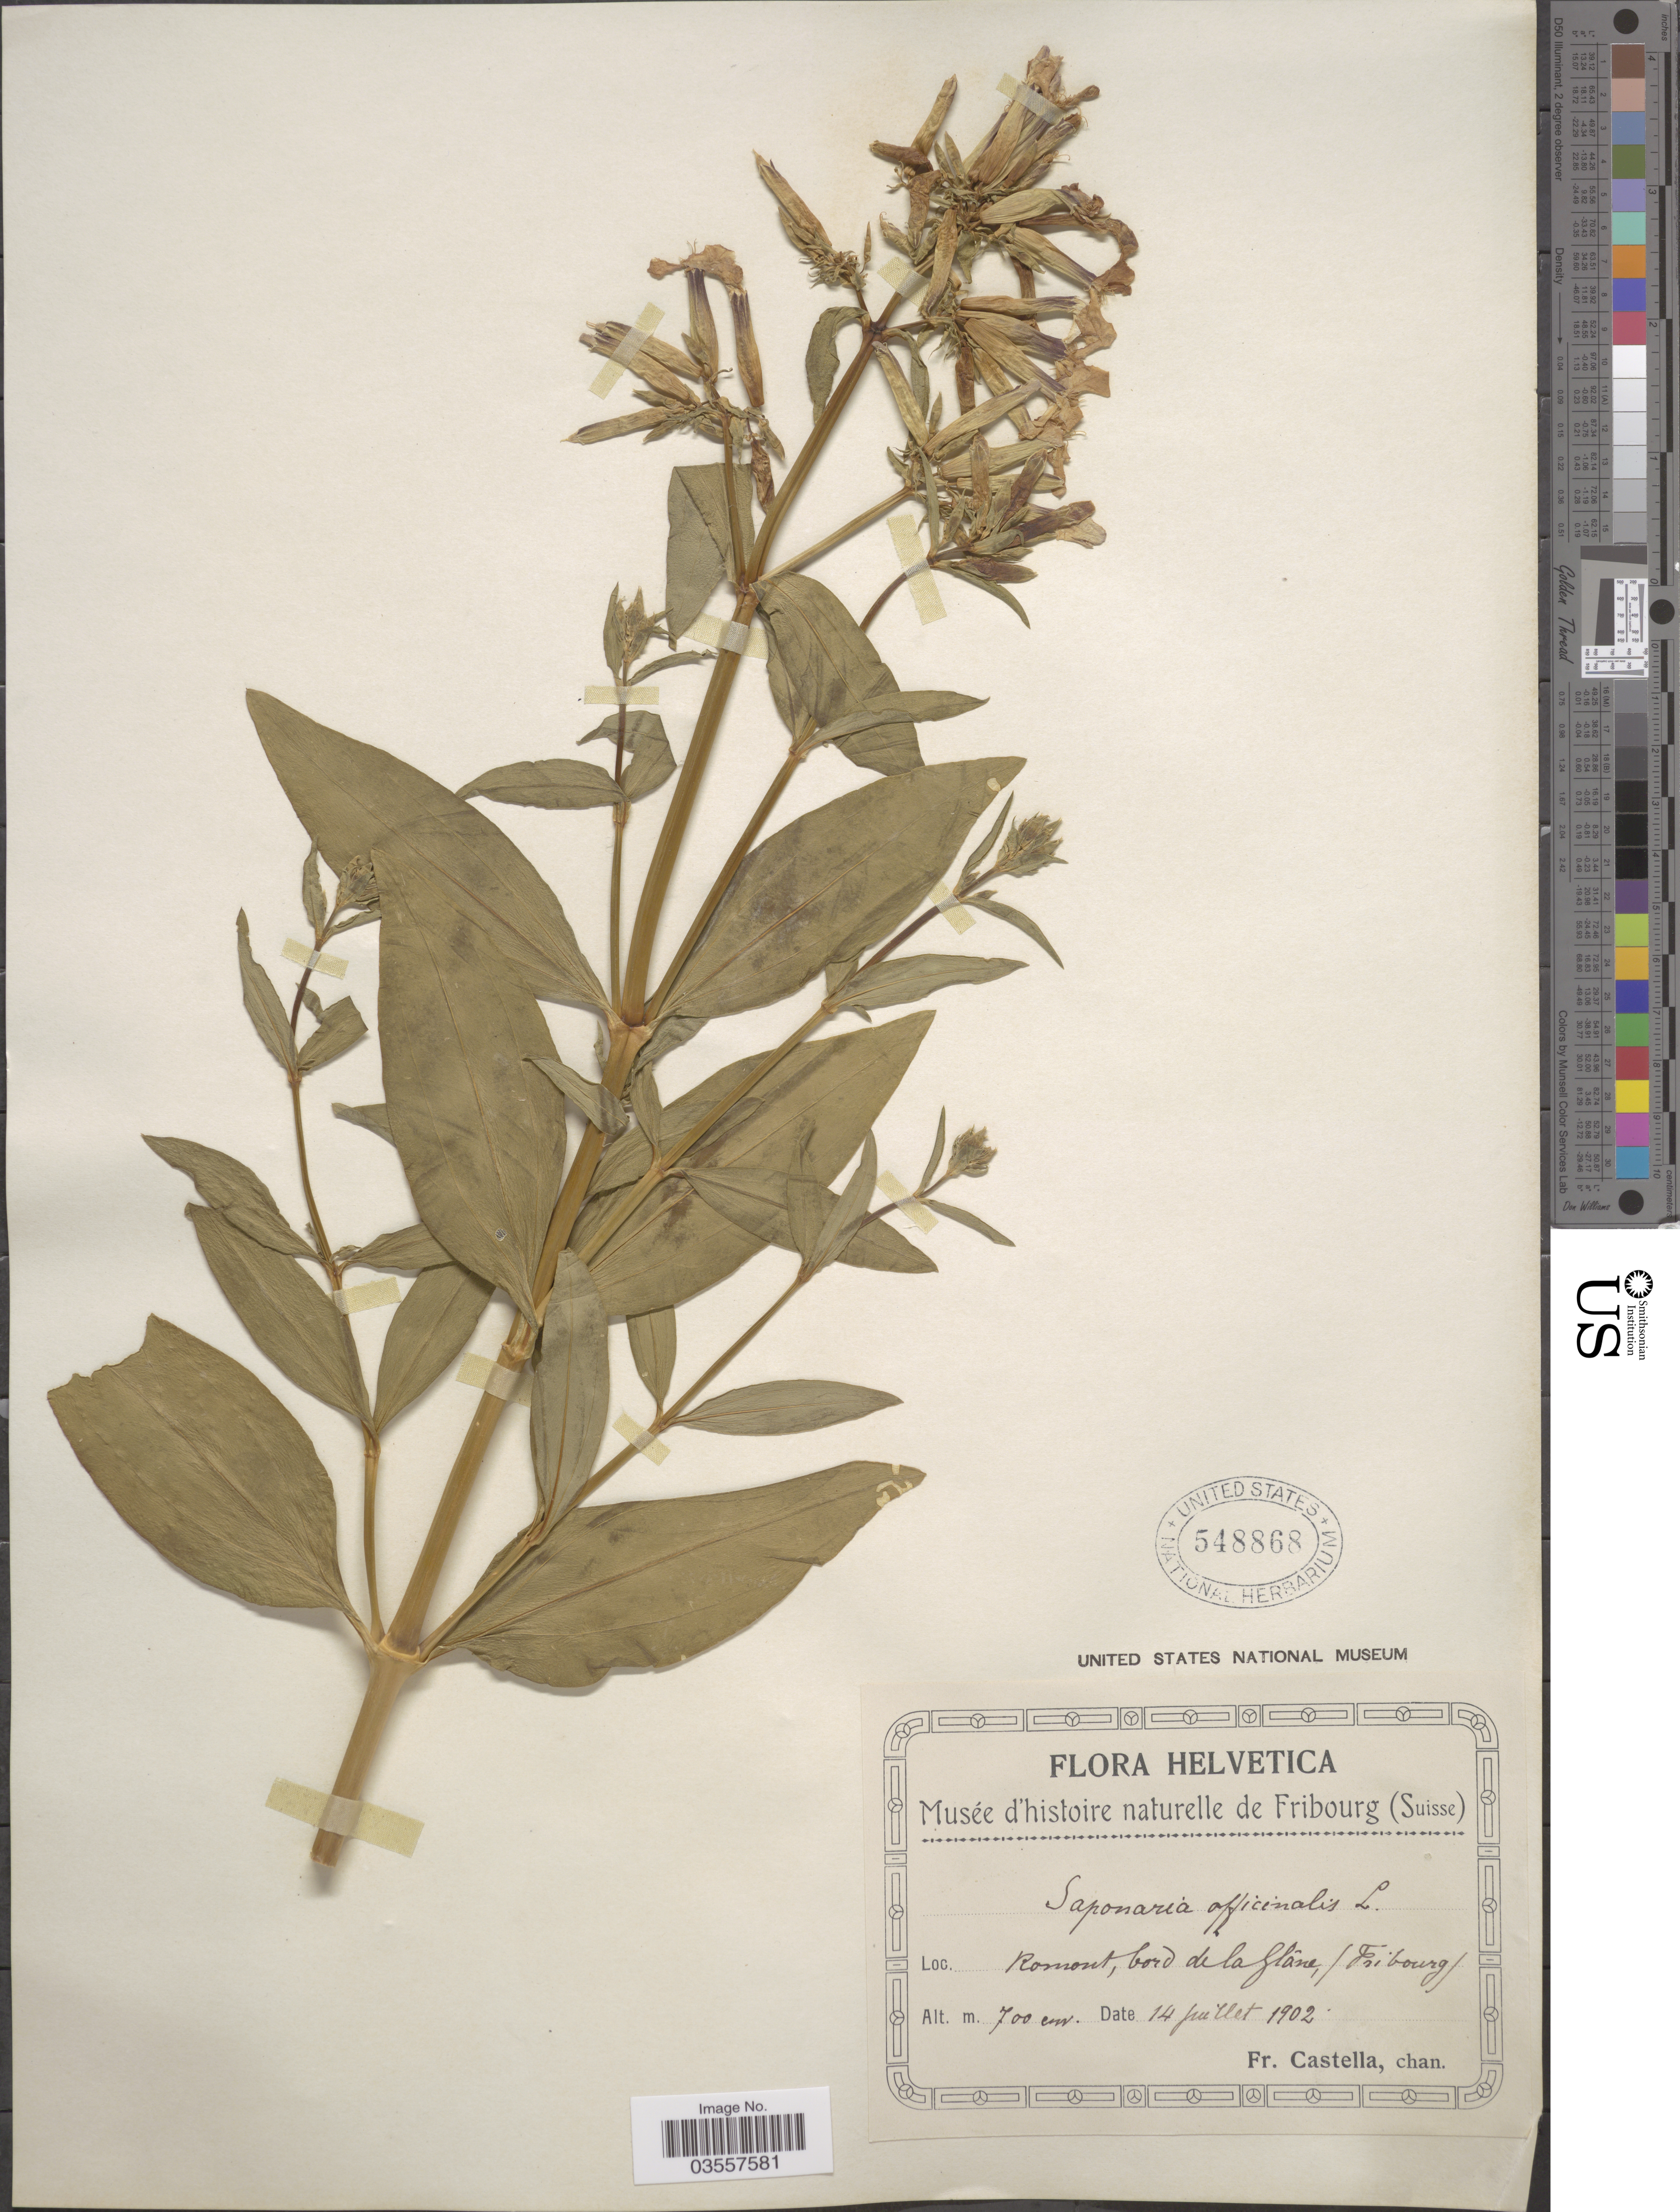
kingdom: Plantae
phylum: Tracheophyta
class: Magnoliopsida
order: Caryophyllales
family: Caryophyllaceae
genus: Saponaria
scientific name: Saponaria officinalis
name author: L.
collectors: Fr. Castella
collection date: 1902-07-14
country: Switzerland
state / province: Fribourg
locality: Helvetica. Romout, bord de la Glâne, (Fribourg).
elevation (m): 700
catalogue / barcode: US 548868